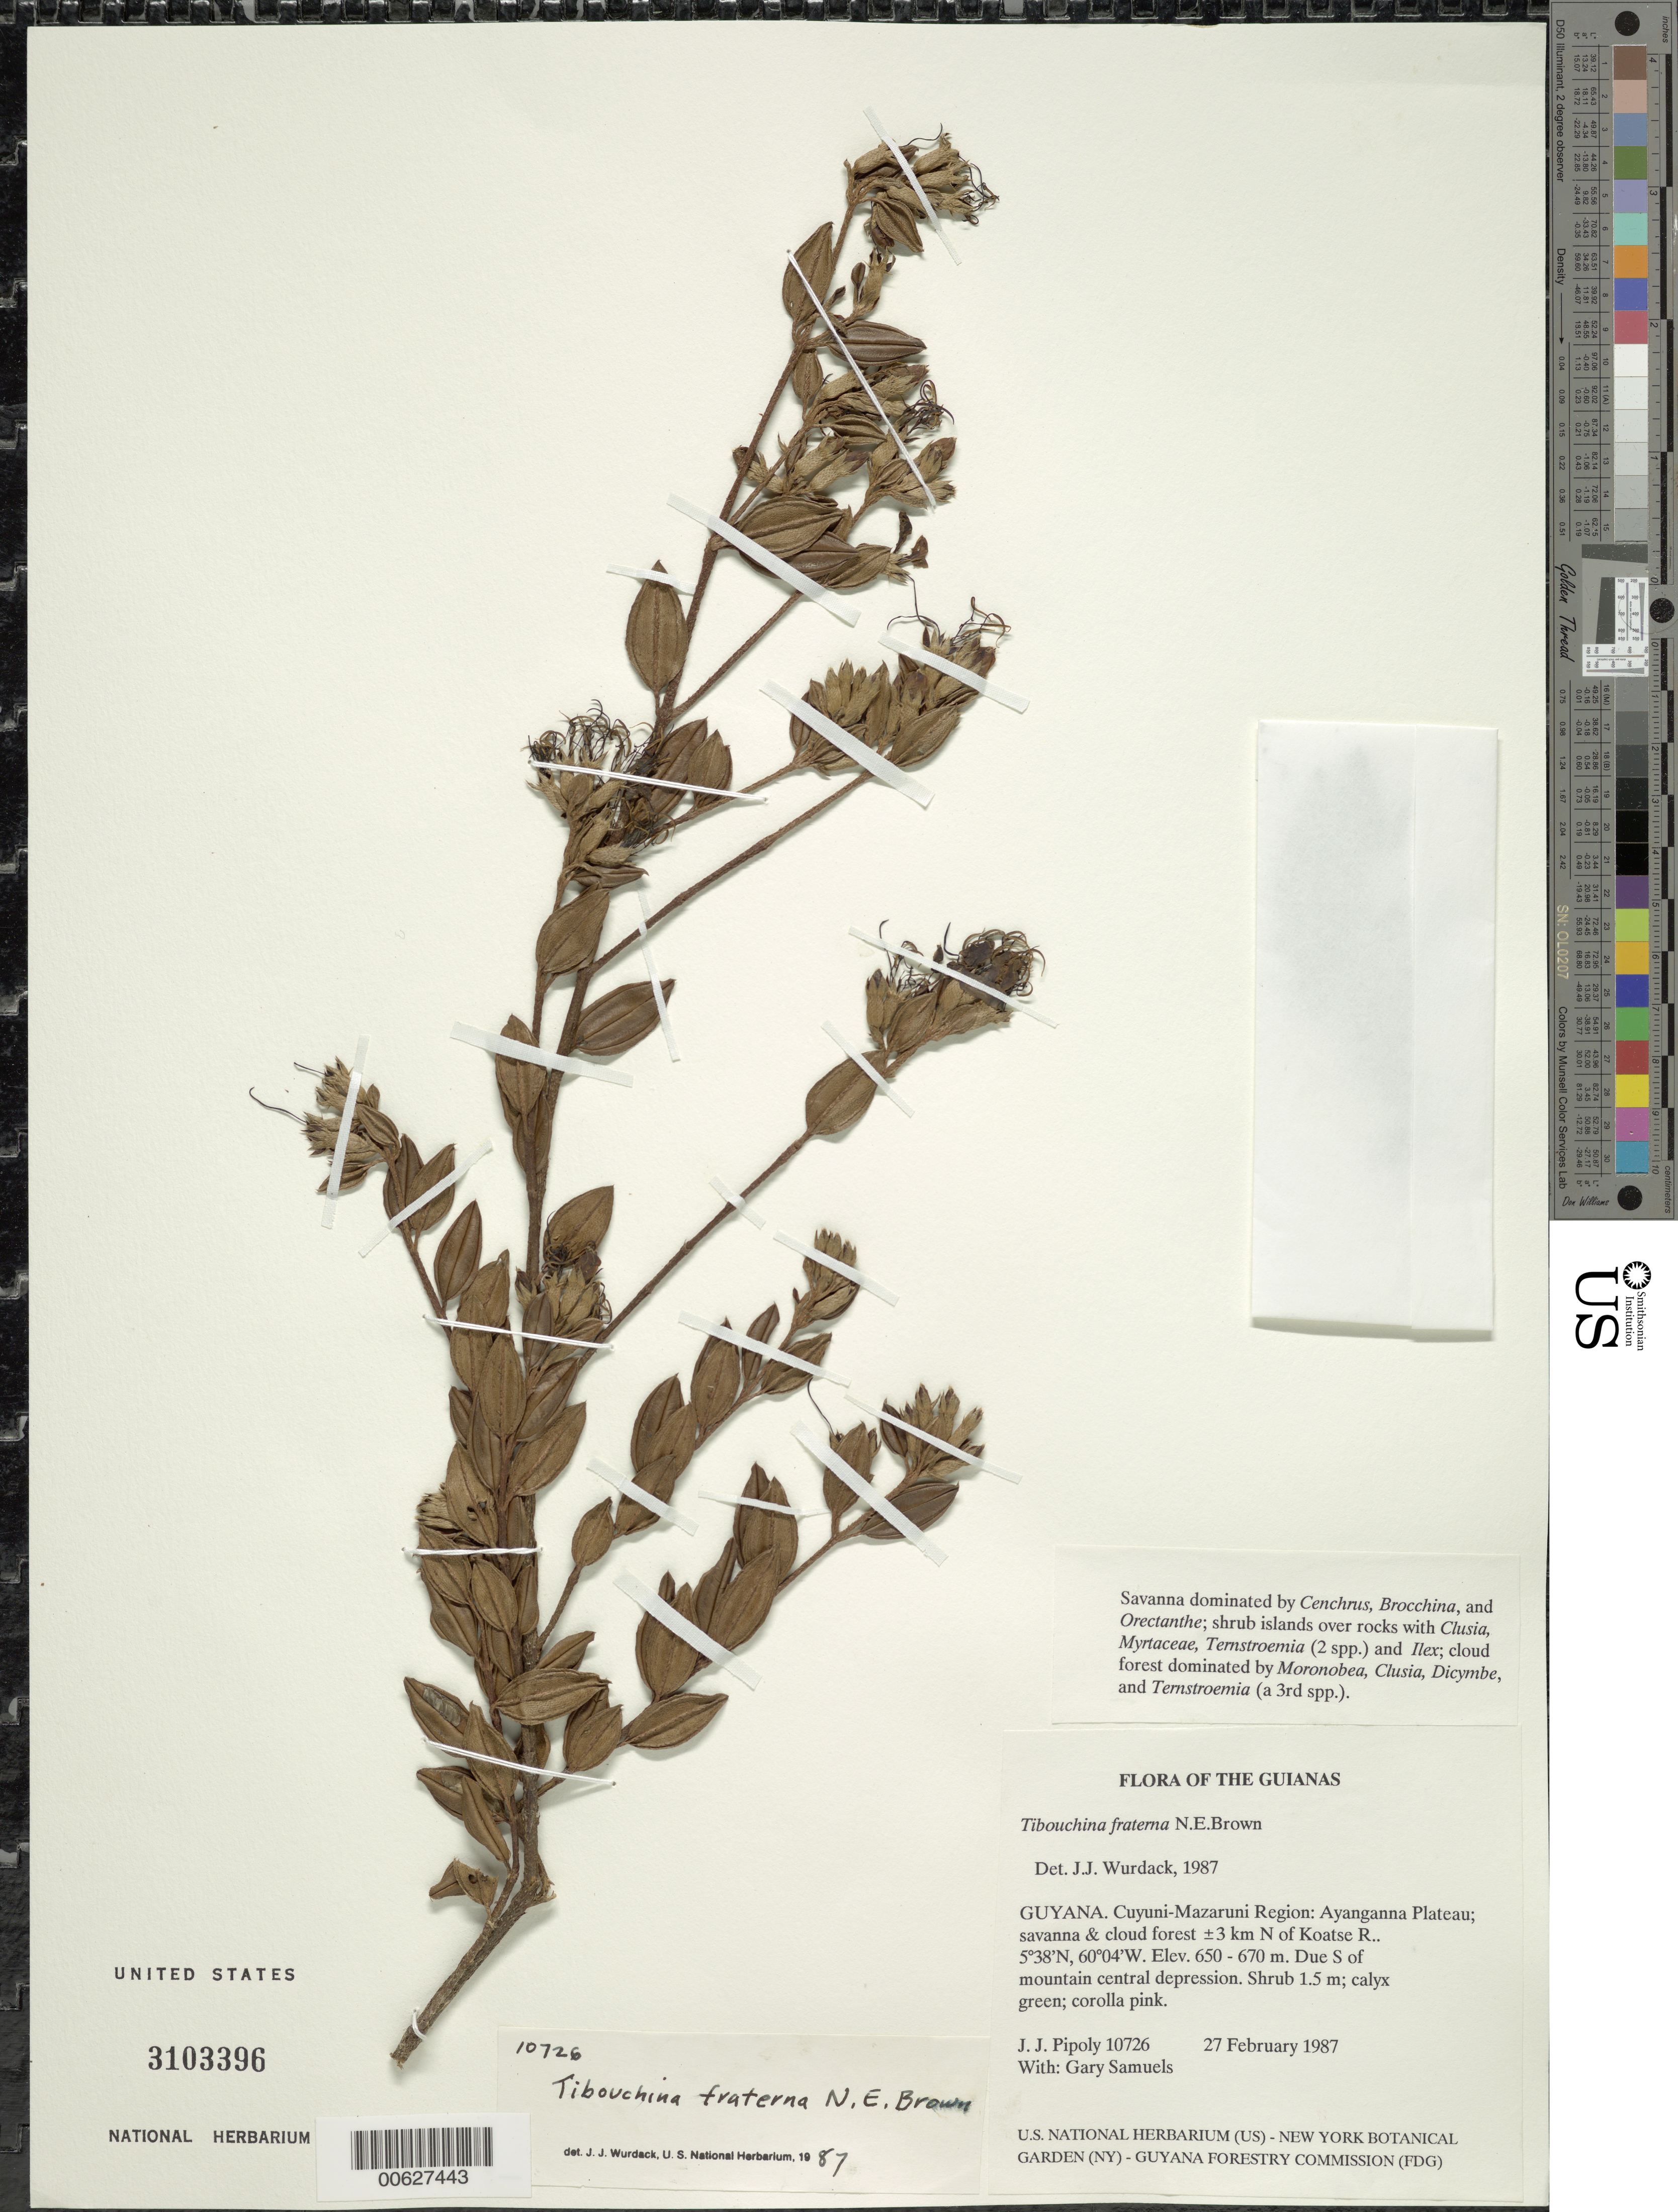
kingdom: Plantae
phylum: Tracheophyta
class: Magnoliopsida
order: Myrtales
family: Melastomataceae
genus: Tibouchina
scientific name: Tibouchina fraterna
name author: N.E. Br.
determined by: Wurdack, John J., (US), US (UNITED STATES)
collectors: J. J. Pipoly & G. Bacchus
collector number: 10726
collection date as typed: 27 February 1987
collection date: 1987-02-27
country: Guyana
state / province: Cuyuni-Mazaruni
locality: Ayanganna Plateau; ±3 km N of Koatse R, due S of mountain central depression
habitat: Savanna and cloud forest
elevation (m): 650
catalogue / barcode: US 3103396